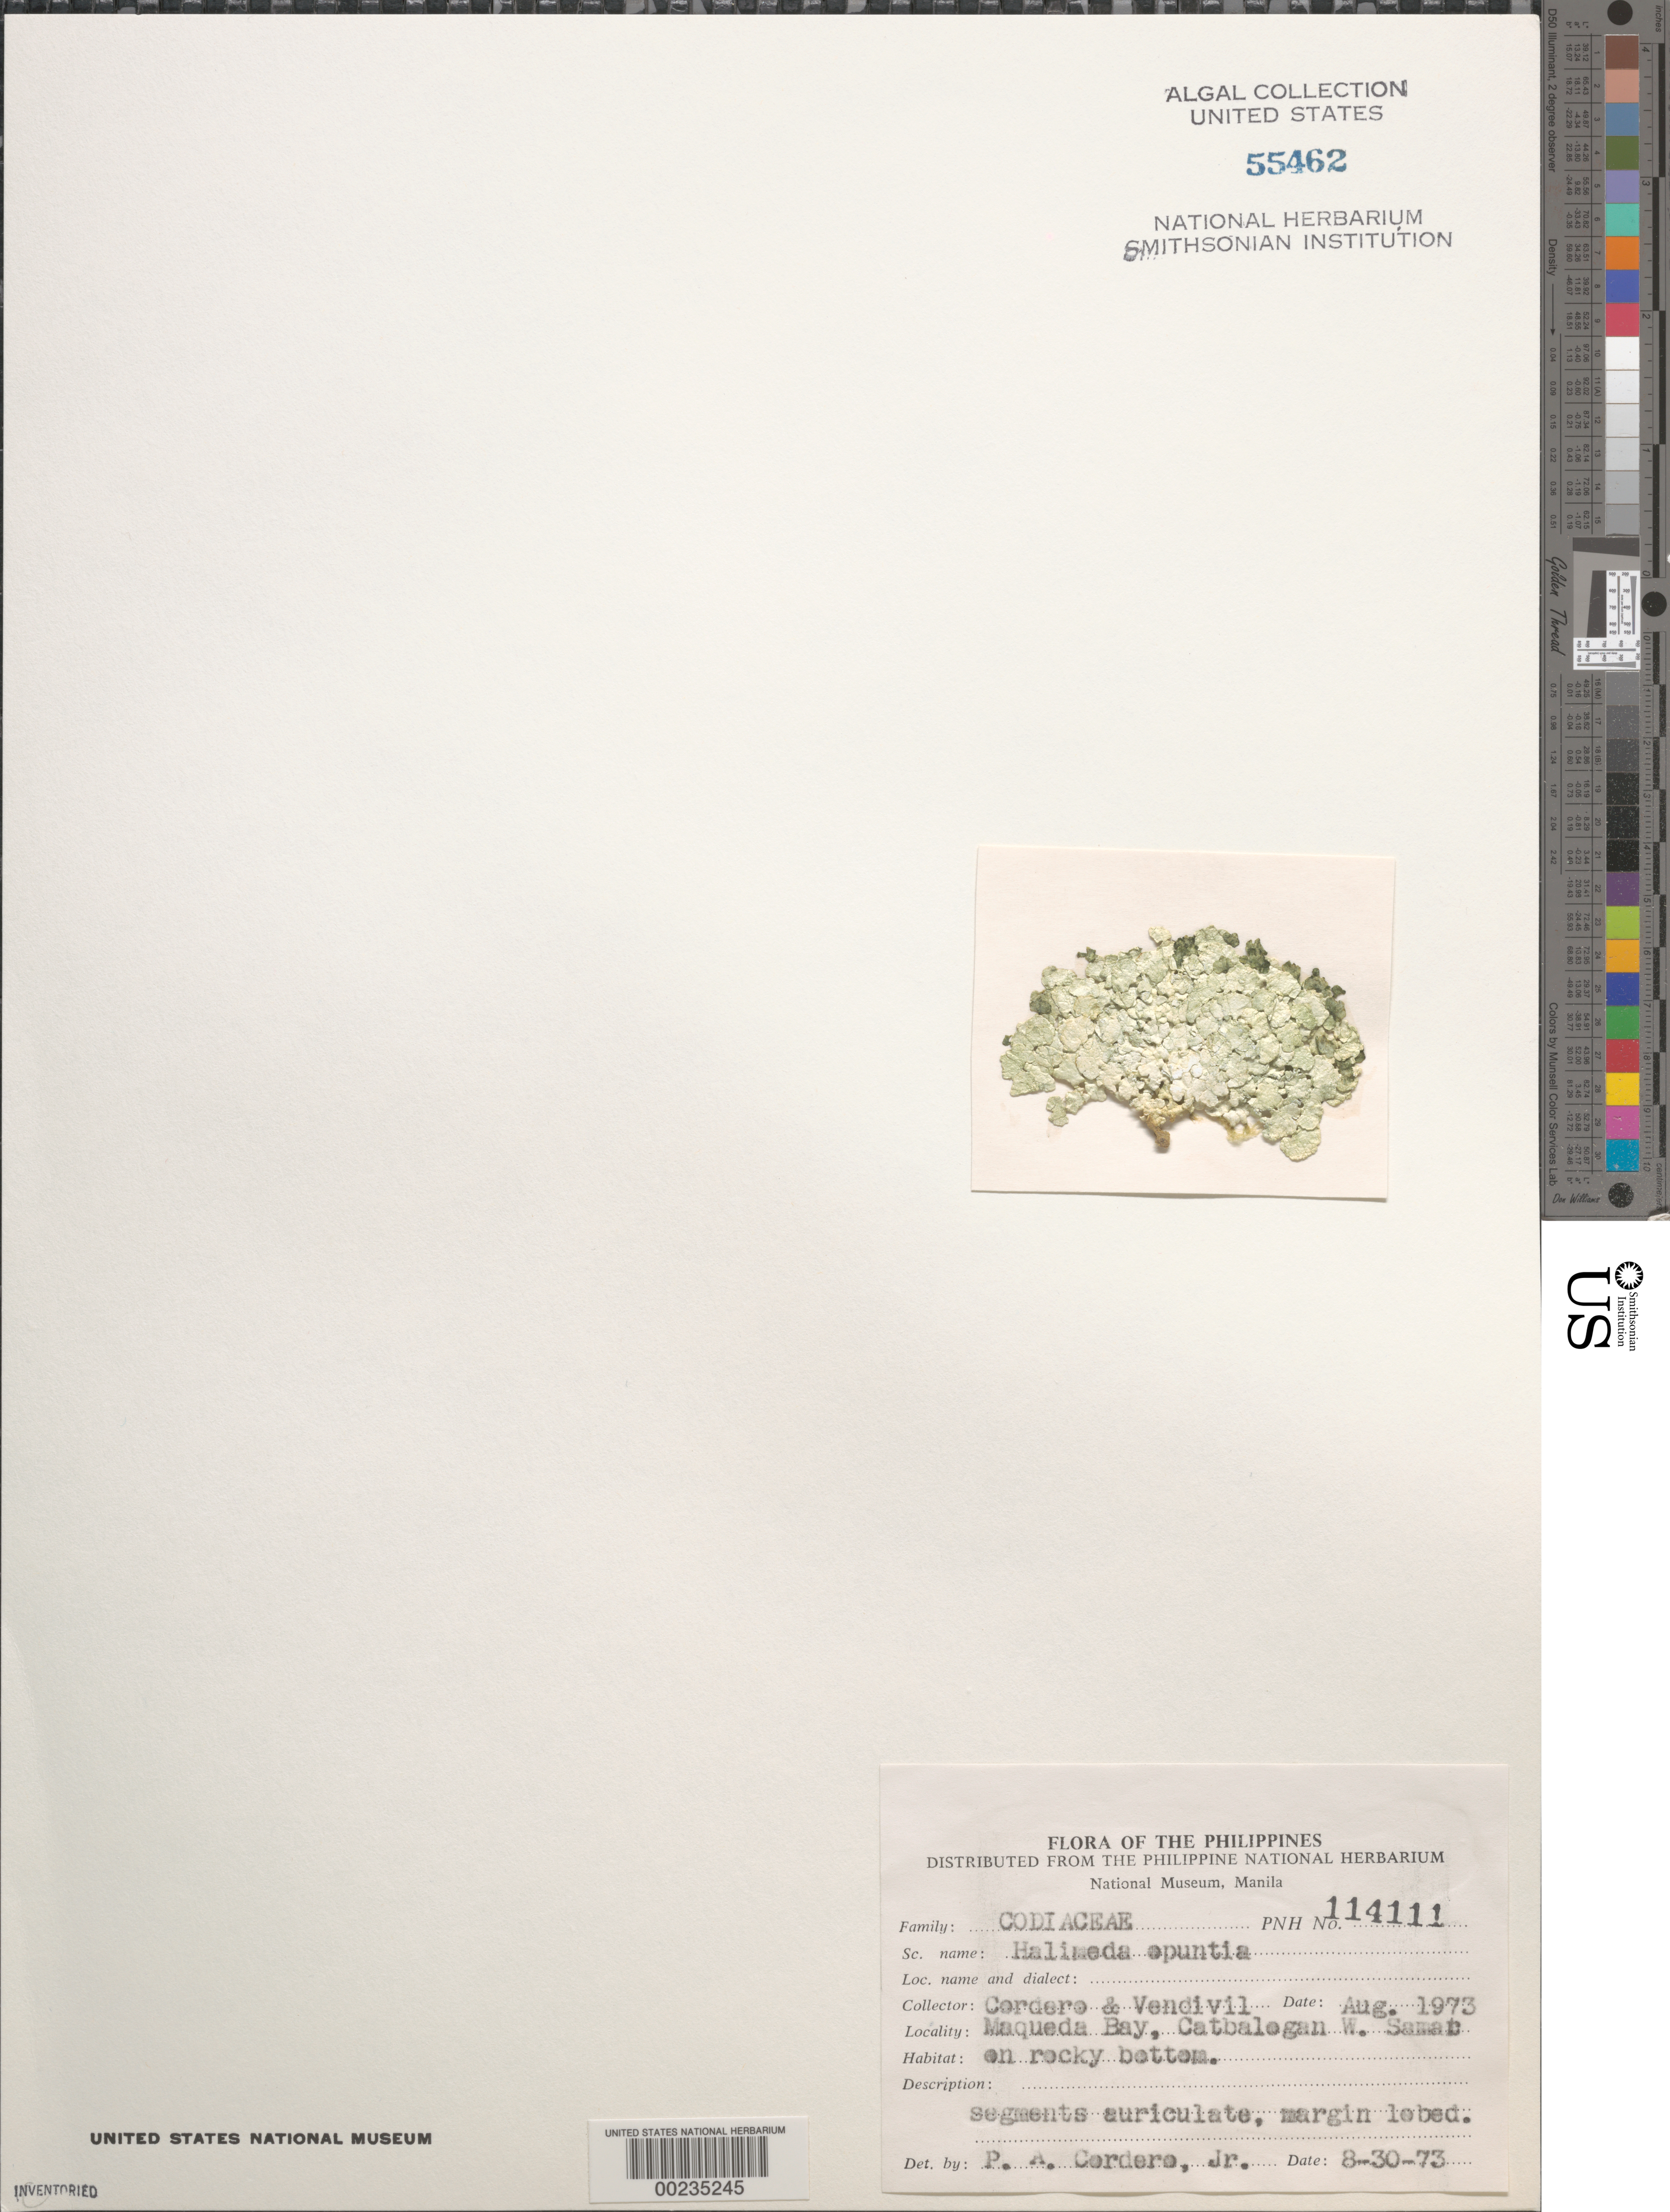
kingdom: Plantae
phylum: Chlorophyta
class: Ulvophyceae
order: Bryopsidales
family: Halimedaceae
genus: Halimeda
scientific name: Halimeda opuntia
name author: (L.) J.V.Lamouroux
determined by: Cordero, P. A., Jr.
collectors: P. A. Cordero & W. Vendivil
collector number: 114111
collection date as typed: Aug 1973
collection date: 1973-08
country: Philippines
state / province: Eastern Visayas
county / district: Western Samar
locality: Maqueda bay, catbalogan, west samar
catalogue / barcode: US 55462